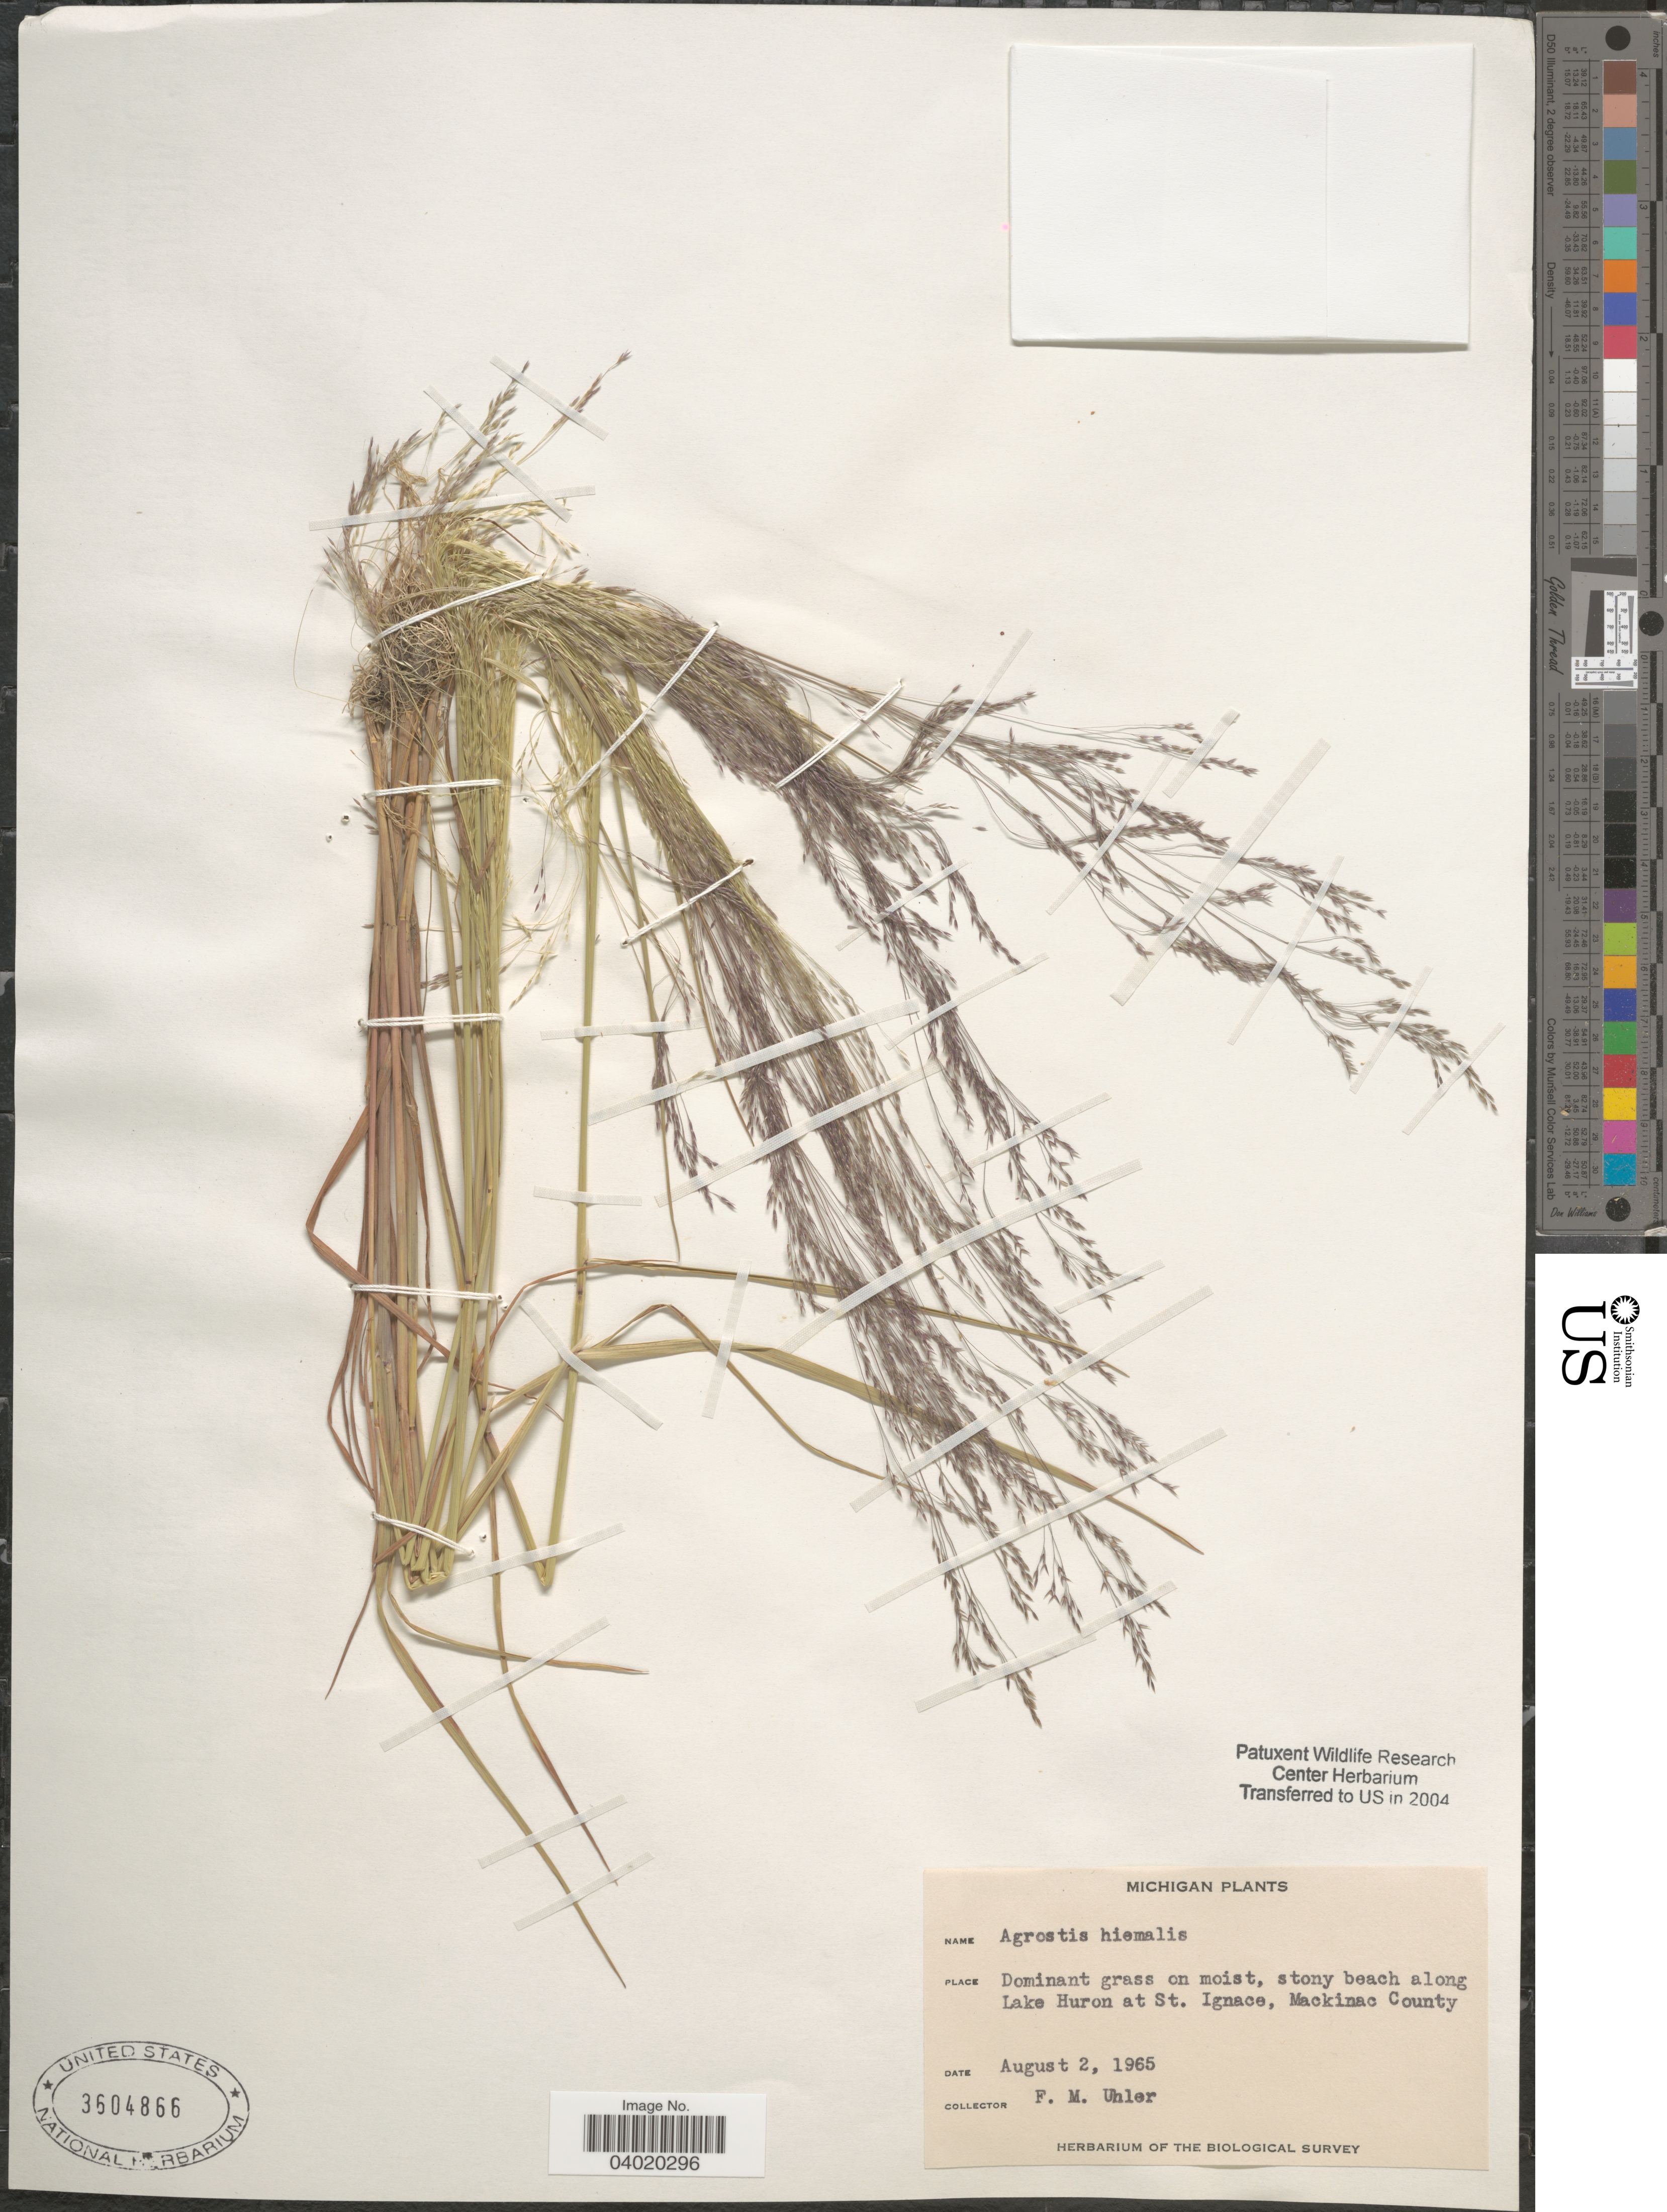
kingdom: Plantae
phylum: Tracheophyta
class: Liliopsida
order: Poales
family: Poaceae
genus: Agrostis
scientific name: Agrostis hyemalis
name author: (Walter) Britton et al.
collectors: F. M. Uhler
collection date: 1965-08-02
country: United States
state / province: Michigan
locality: Along Lake Huron at St. Ignace, Mackinac County.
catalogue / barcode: US 3604866